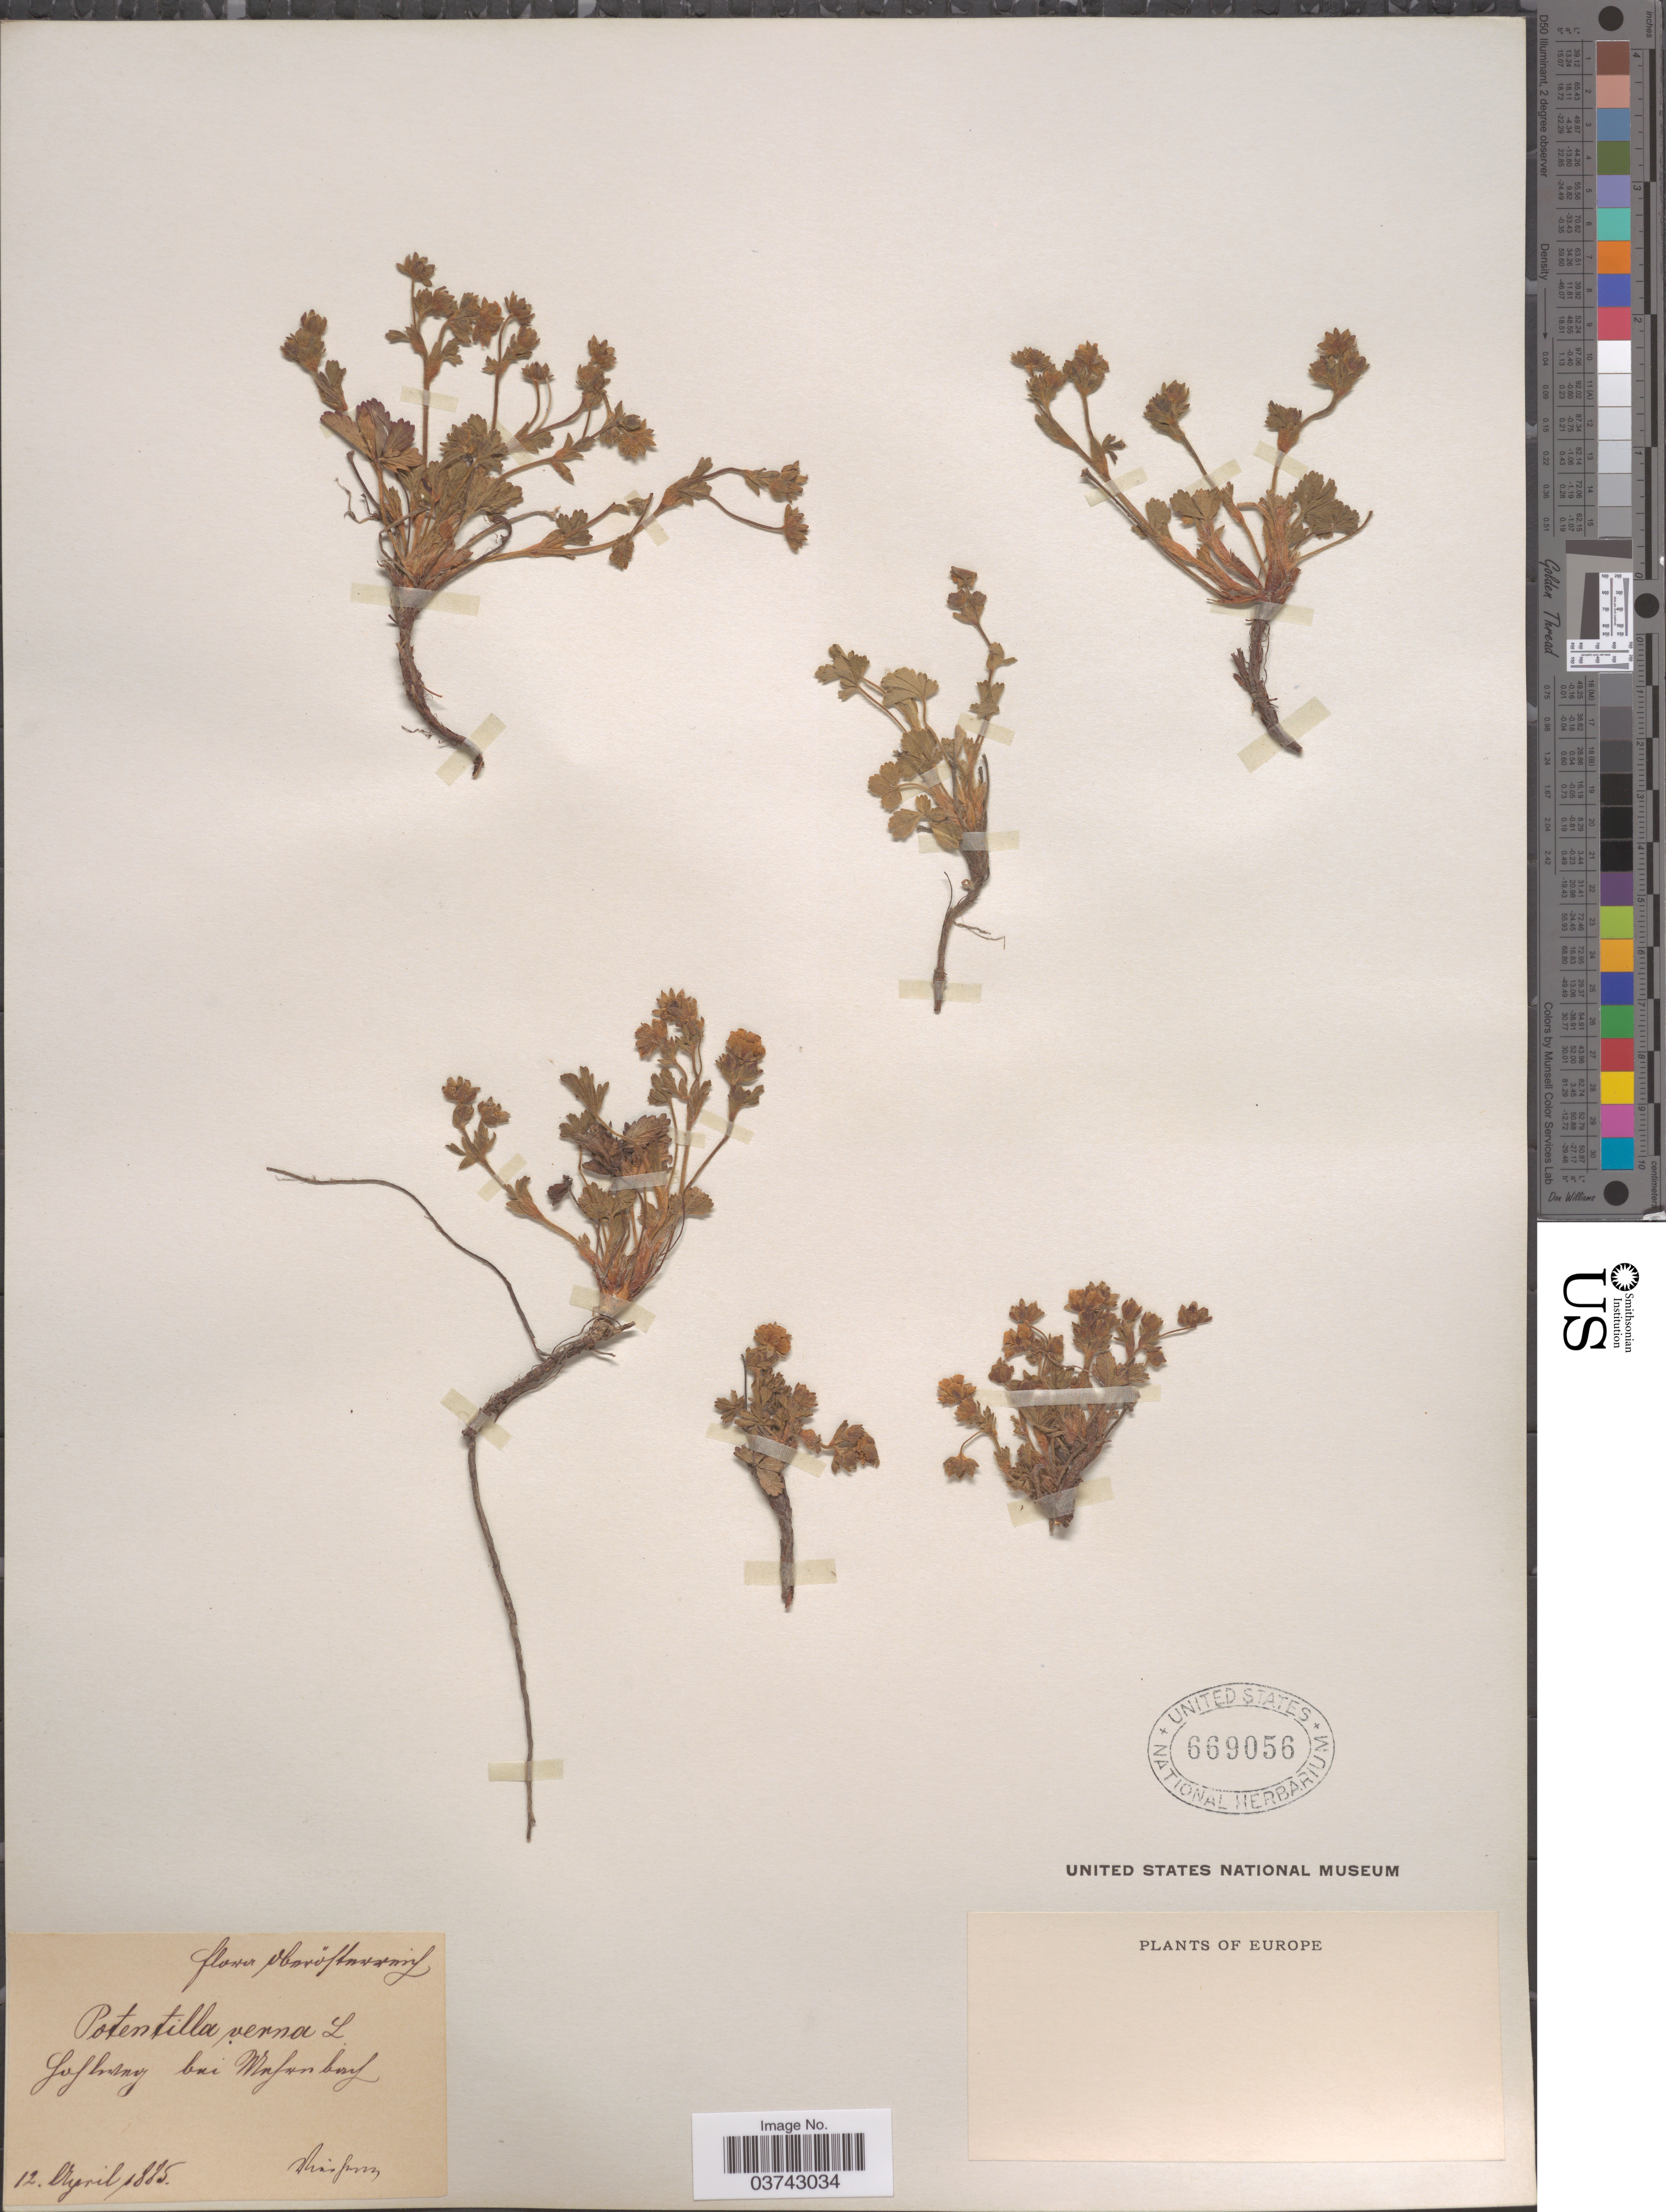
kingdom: Plantae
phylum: Tracheophyta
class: Magnoliopsida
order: Rosales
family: Rosaceae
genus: Potentilla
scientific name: Potentilla verna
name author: L.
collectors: F. Vierhapper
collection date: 1885-04-12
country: Austria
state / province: Oberosterreich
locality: Flora Oberösterreich, Hohlweg bei Mehrnbach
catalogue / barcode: US 669056